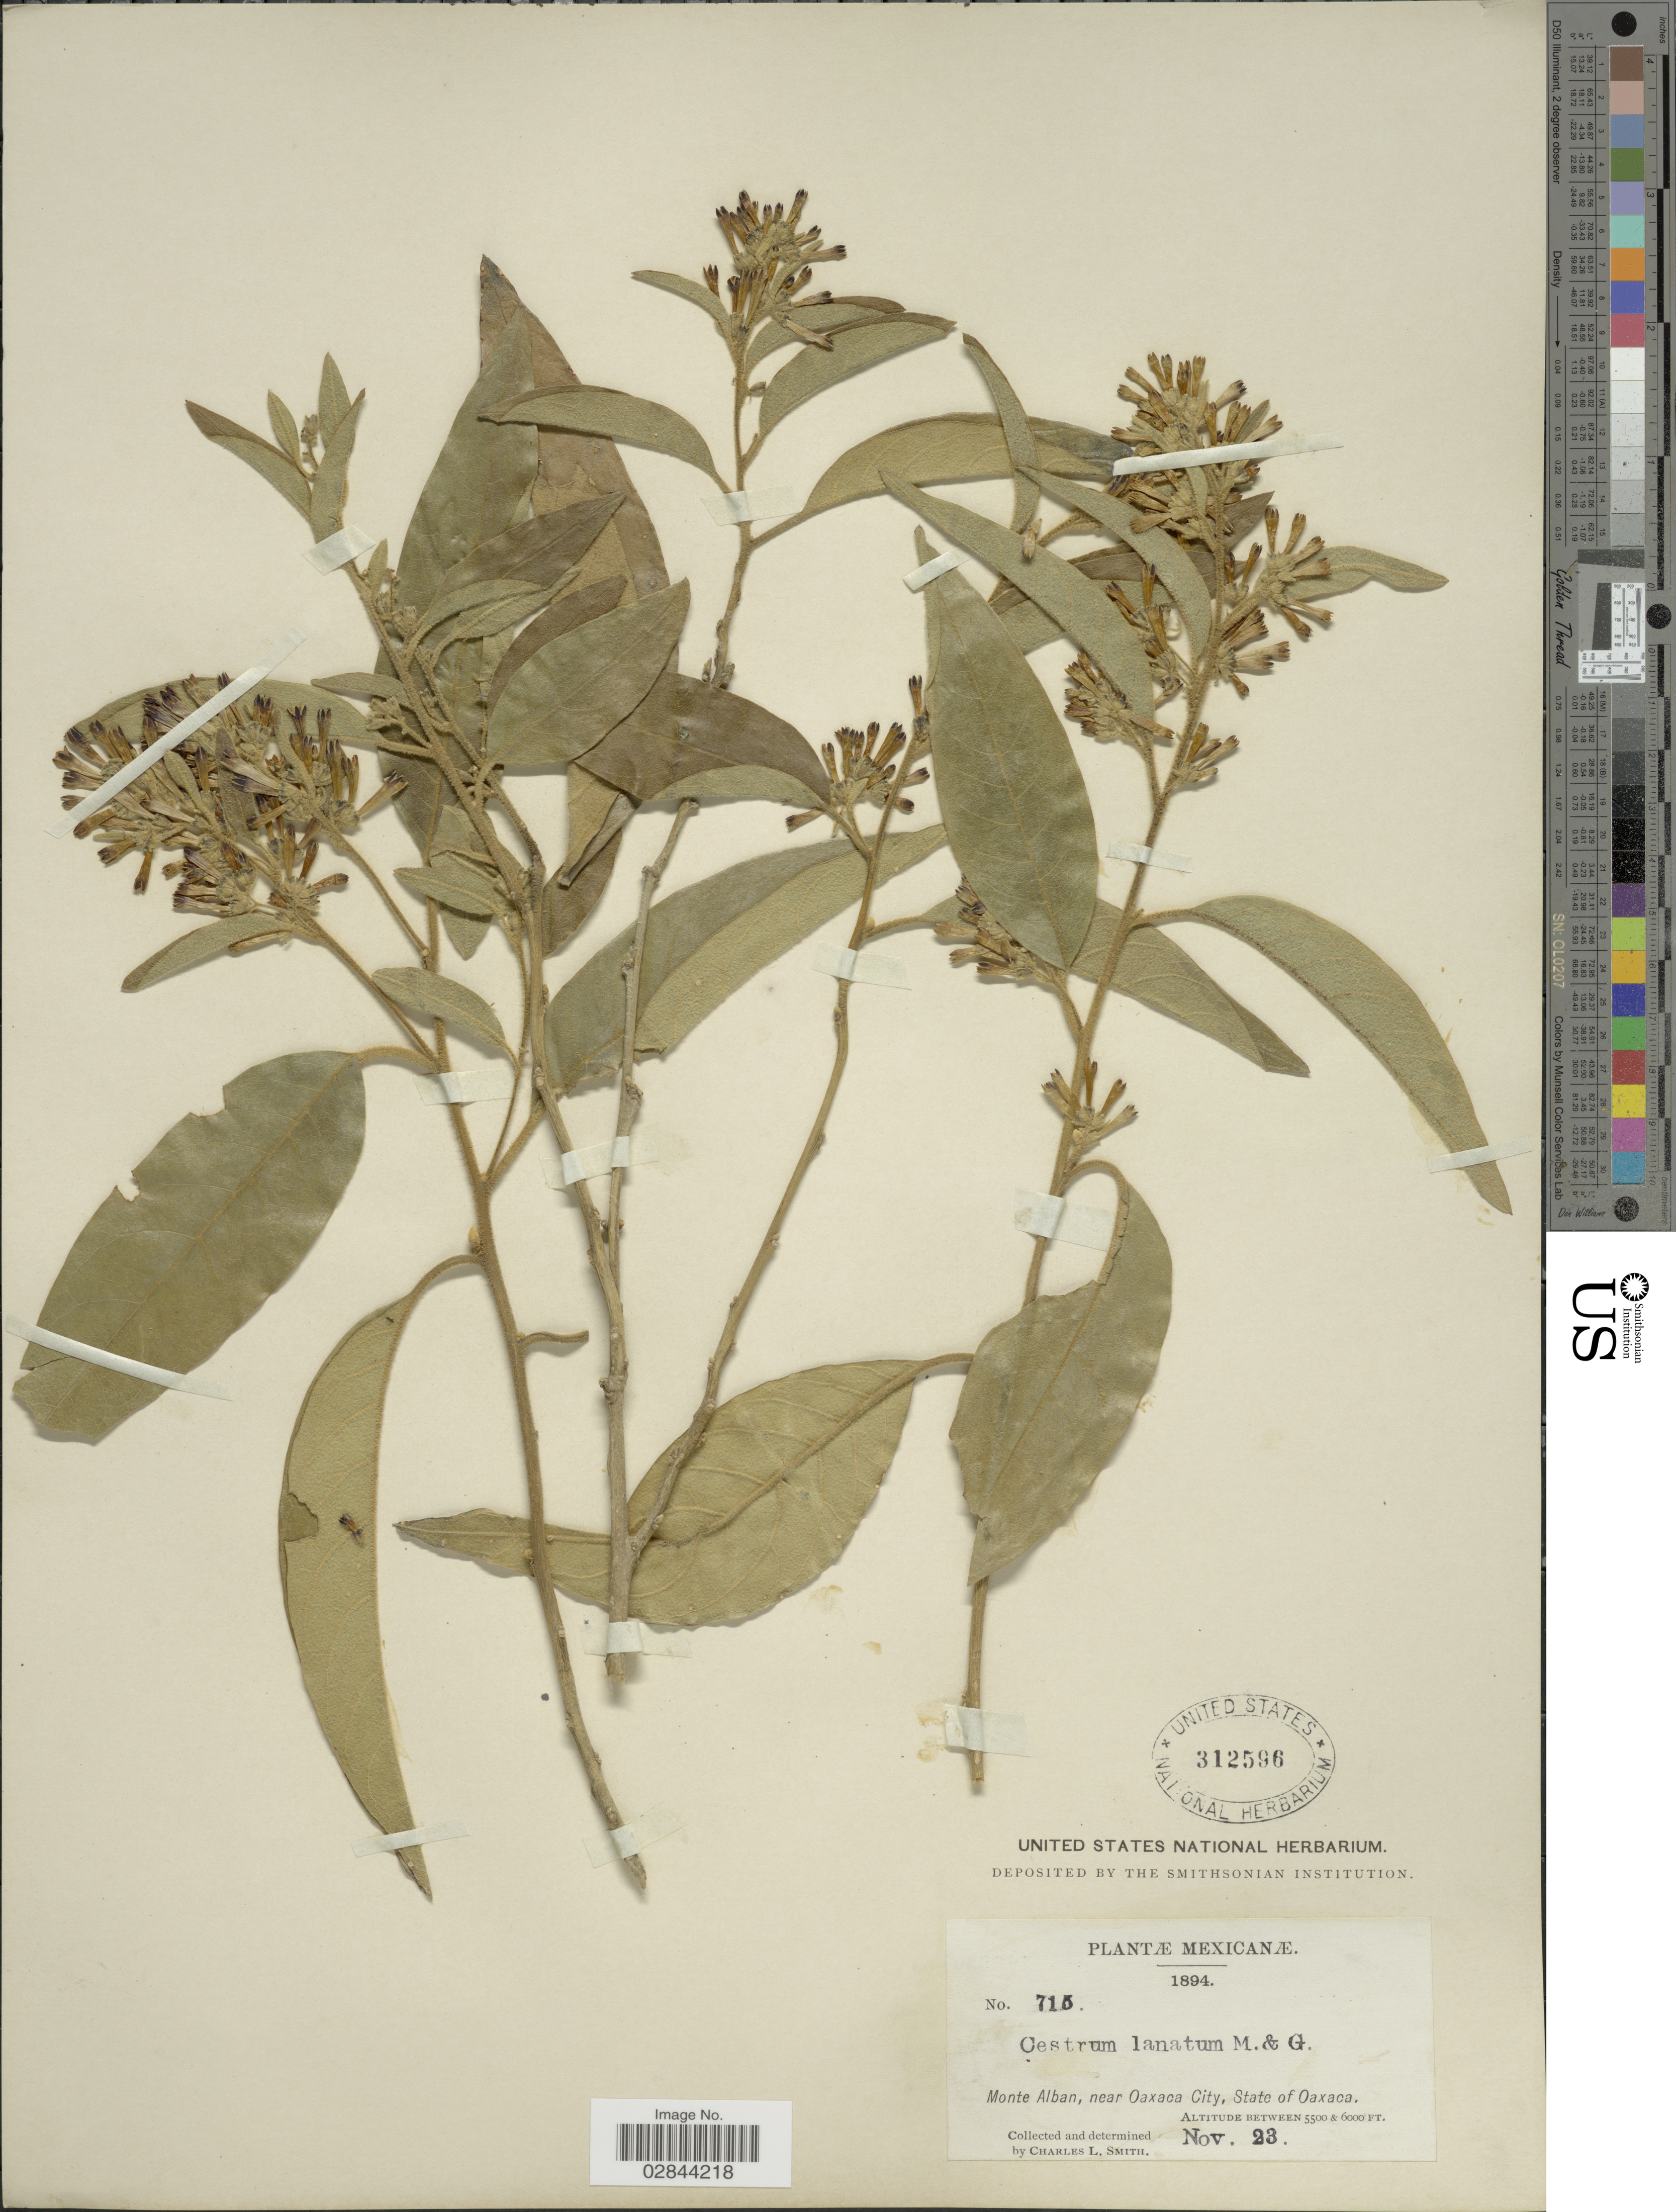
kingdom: Plantae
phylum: Tracheophyta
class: Magnoliopsida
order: Solanales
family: Solanaceae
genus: Cestrum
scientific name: Cestrum tomentosum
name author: L. f.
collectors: C. L. Smith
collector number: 715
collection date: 1894-11-23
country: Mexico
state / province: Oaxaca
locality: Monte Alban, near Oaxaca City.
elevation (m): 1676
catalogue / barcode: US 312596